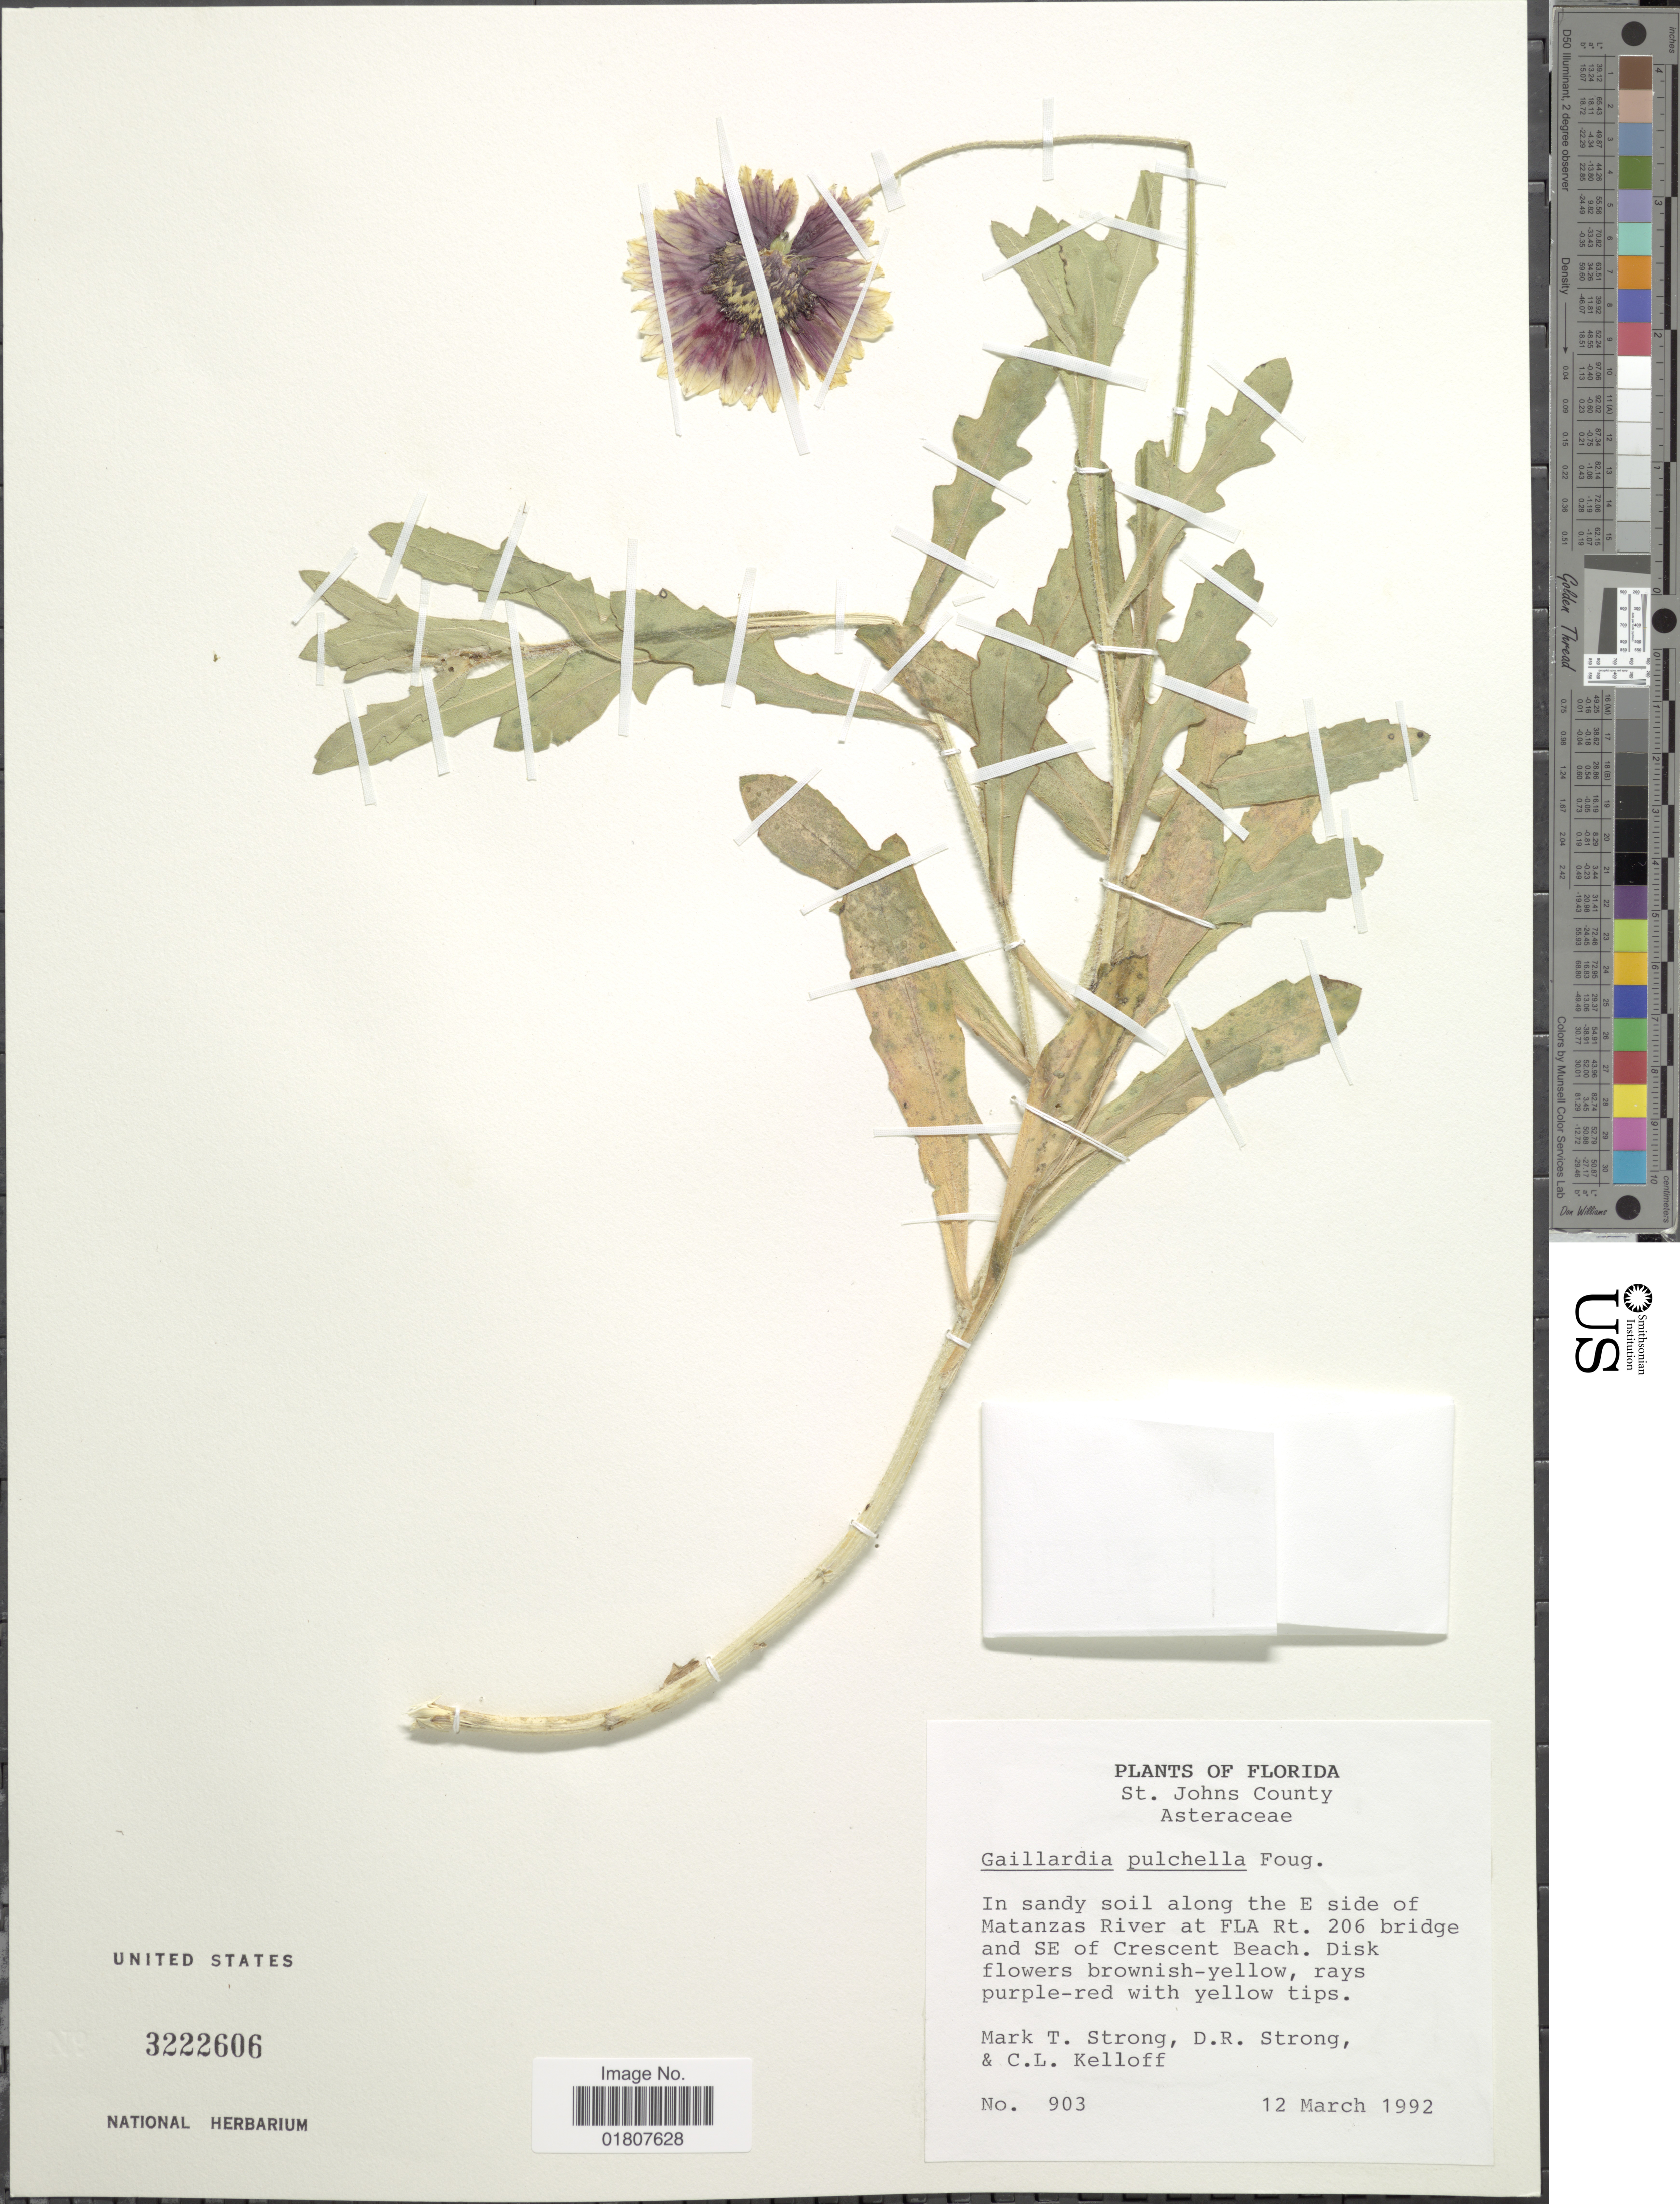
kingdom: Plantae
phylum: Tracheophyta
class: Magnoliopsida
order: Asterales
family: Asteraceae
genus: Gaillardia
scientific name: Gaillardia pulchella var. picta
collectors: M. T. Strong, D. R. Strong & C. L. Kelloff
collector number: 903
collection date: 1992-03-12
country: United States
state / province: Florida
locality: St. Johns County. In sandy soil along the E side of Matanzas River at FLA Rt. 206 bridge and SE of Crescent Beach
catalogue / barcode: US 3222606